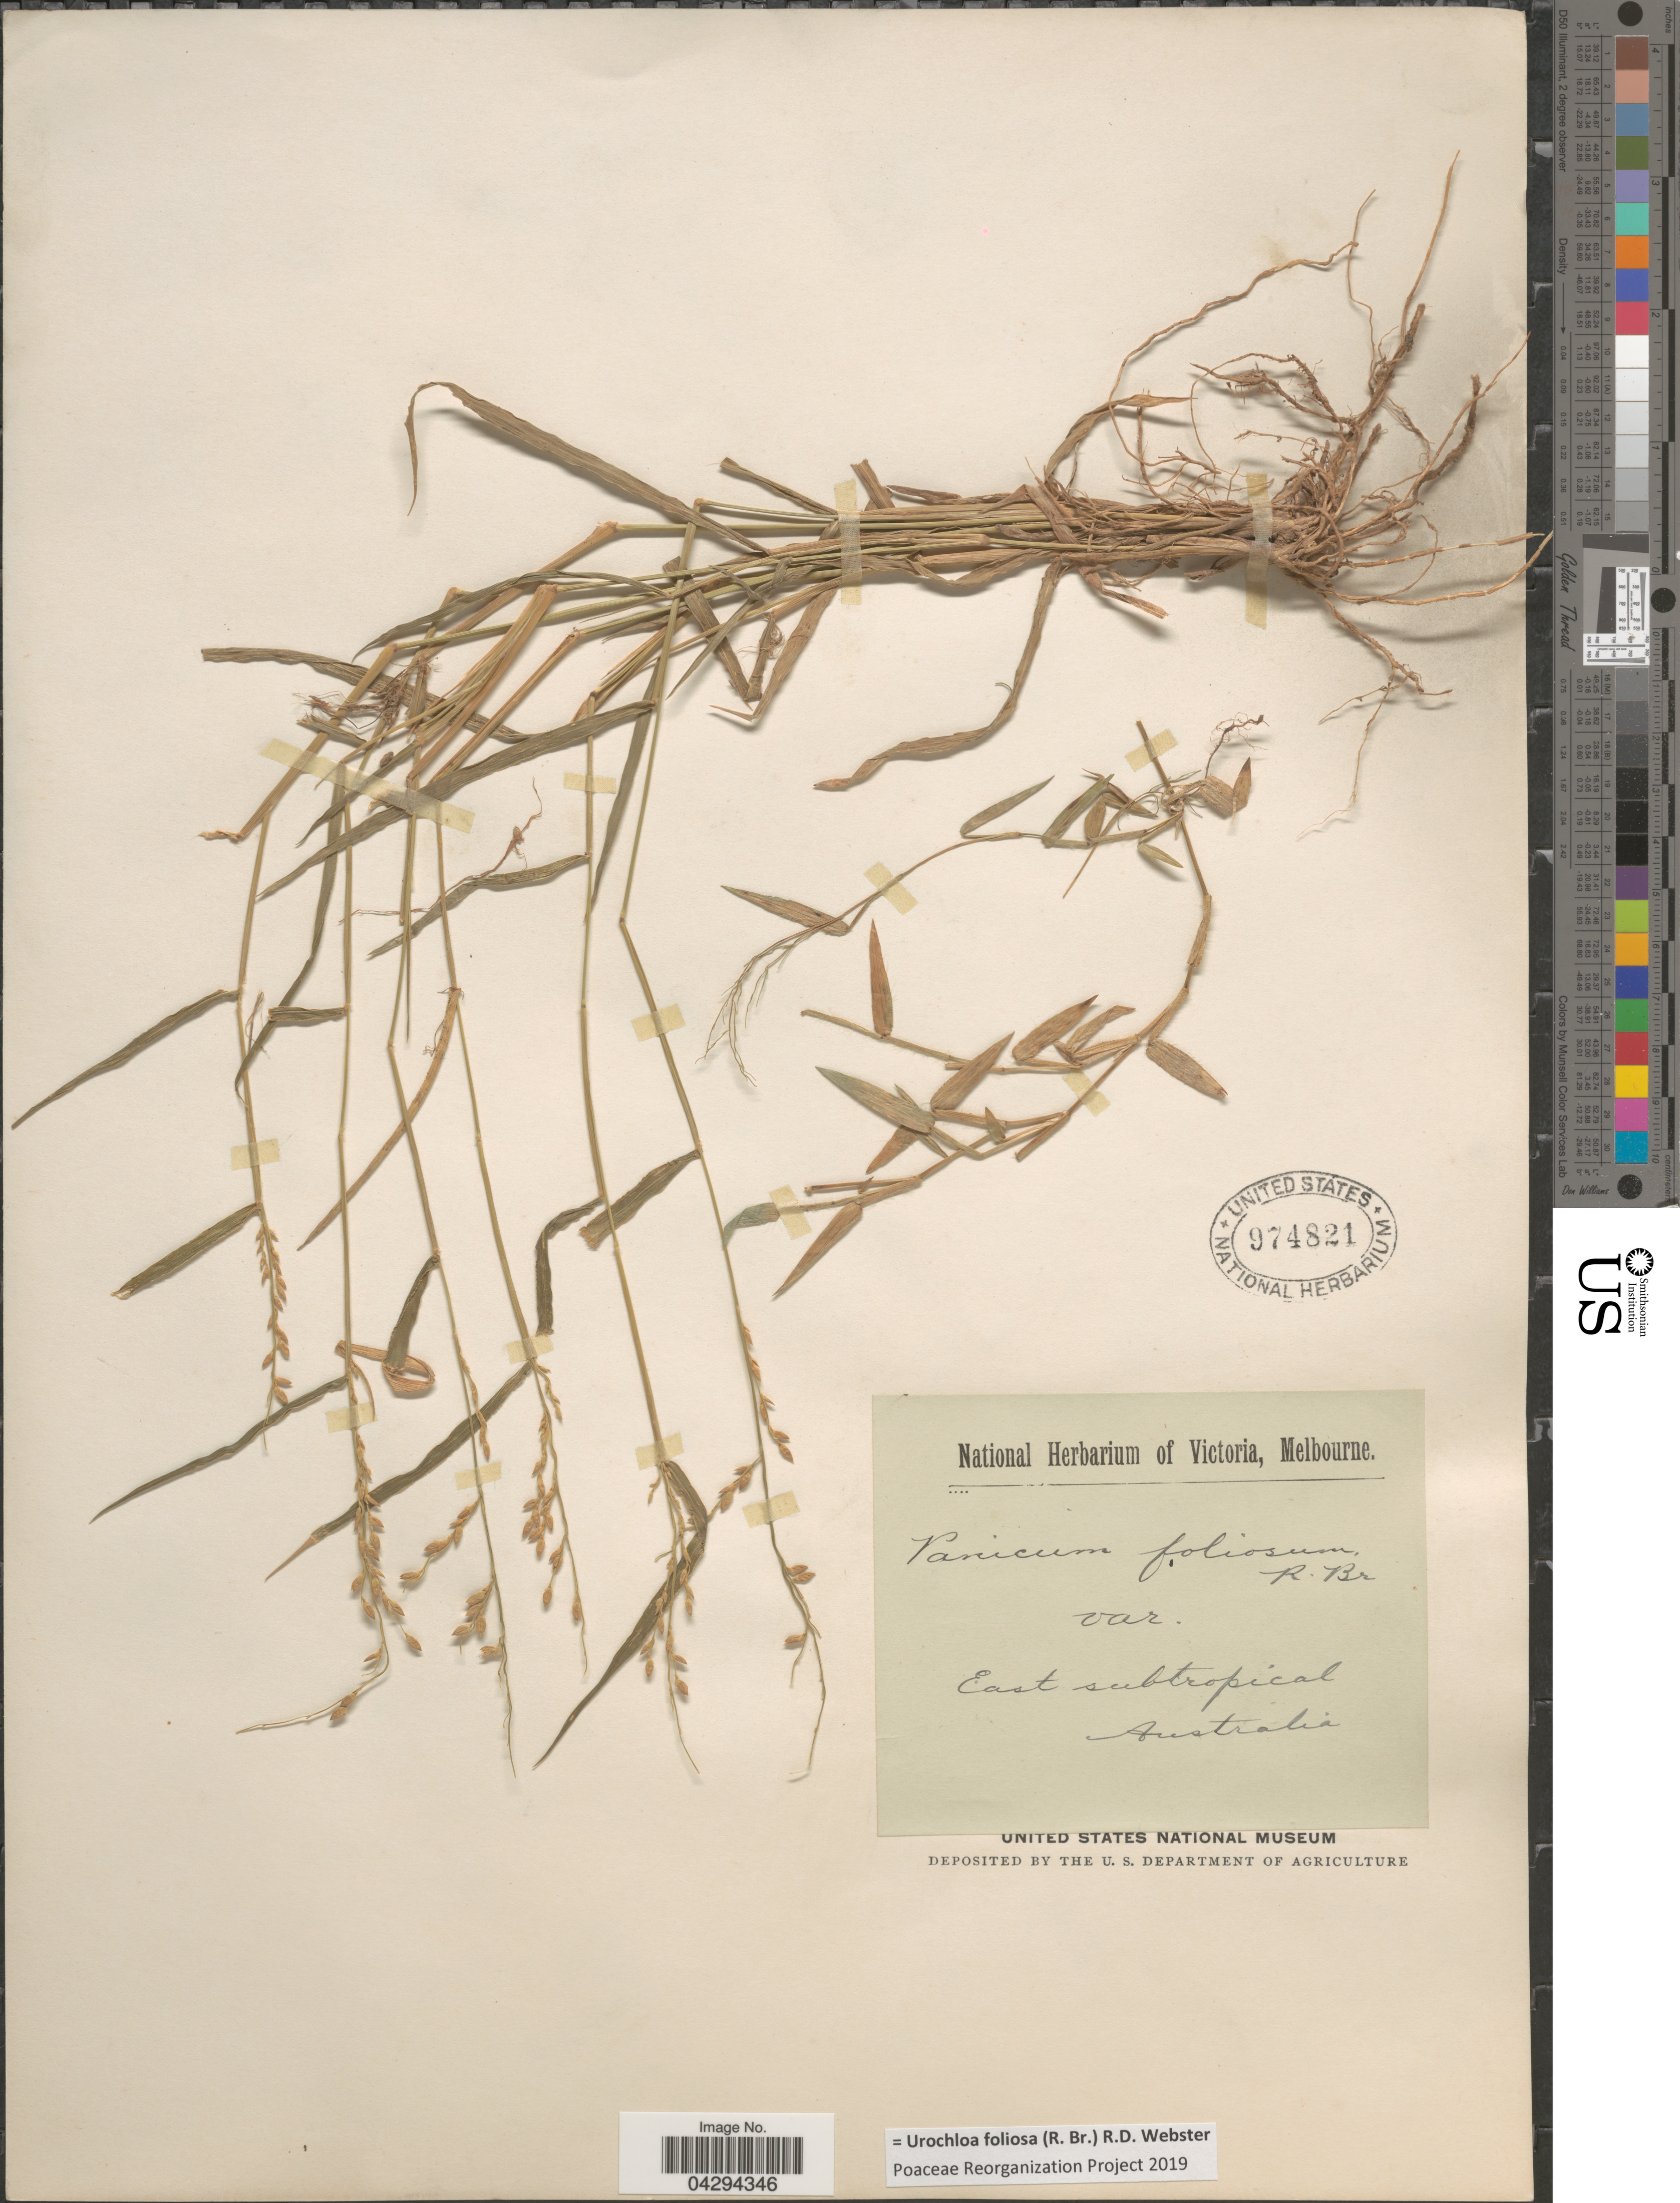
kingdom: Plantae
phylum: Tracheophyta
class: Liliopsida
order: Poales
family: Poaceae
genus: Urochloa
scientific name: Urochloa foliosa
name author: (R. Br.) R.D. Webster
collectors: Ex herb. National of Victoria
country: Australia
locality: East subtropical.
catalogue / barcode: US 974821